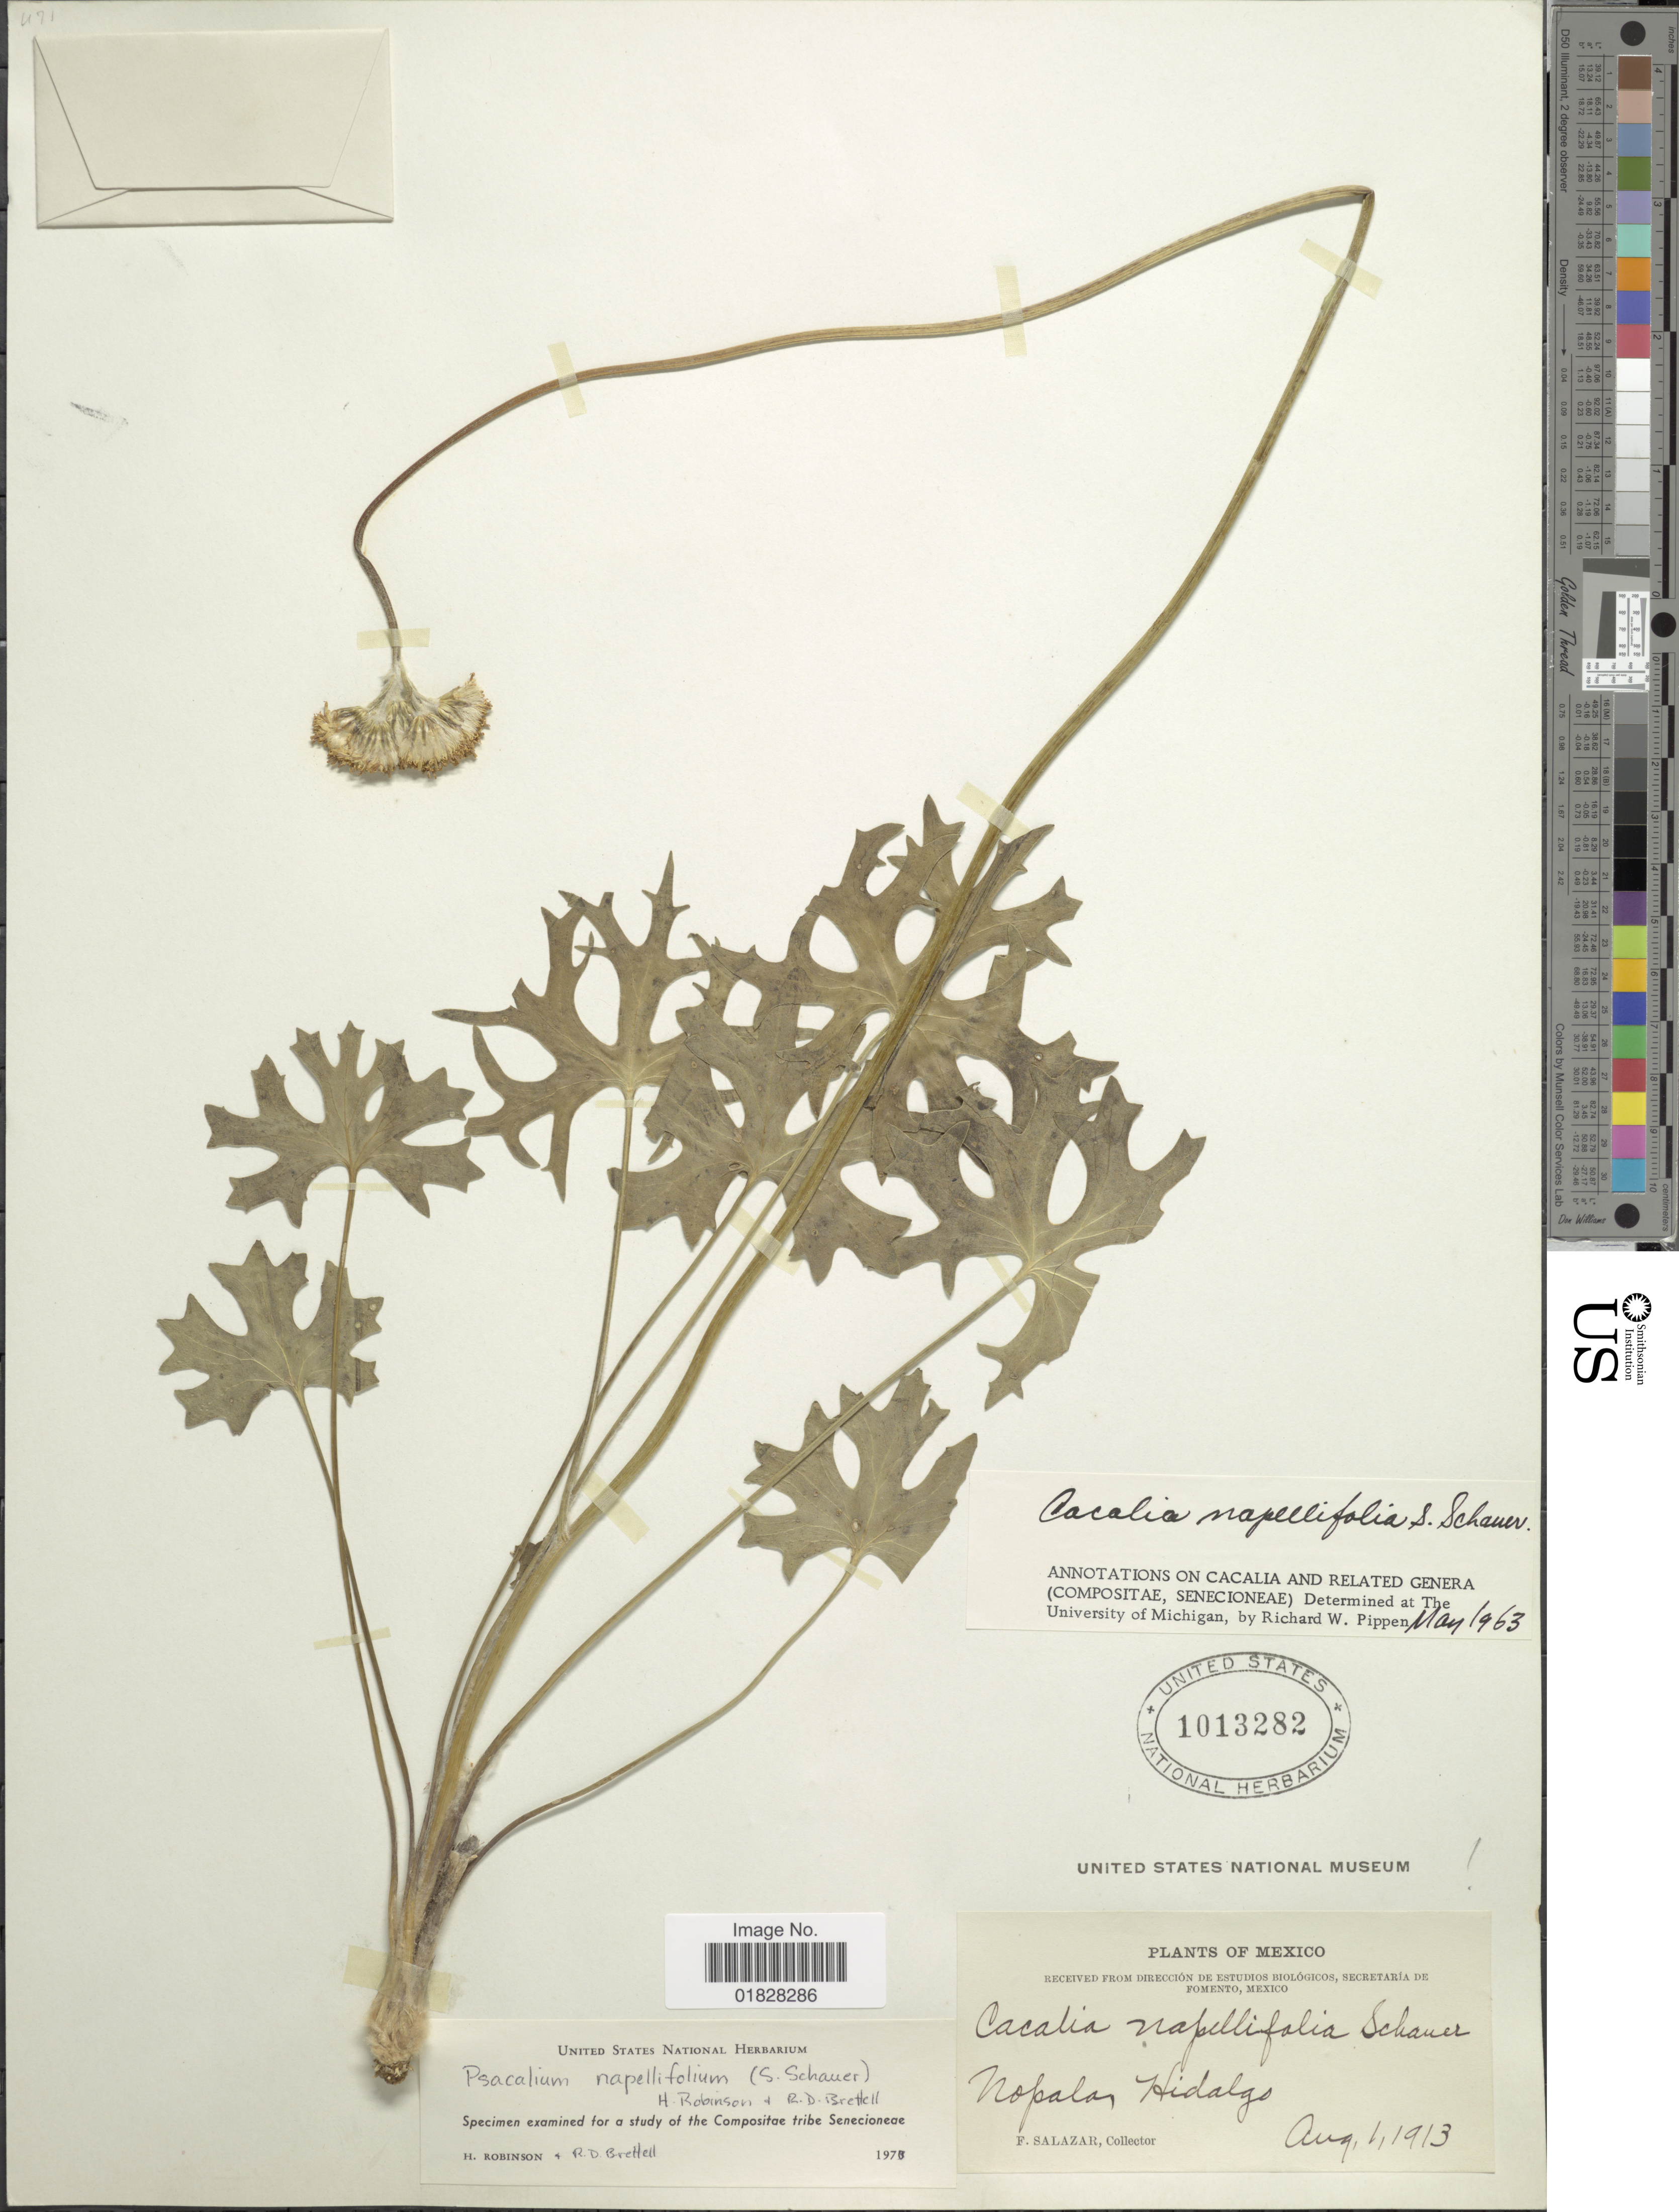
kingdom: Plantae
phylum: Tracheophyta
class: Magnoliopsida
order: Asterales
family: Asteraceae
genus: Psacalium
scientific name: Psacalium napellifolium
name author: (S. Schauer) H. Rob. & Brettell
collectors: F. Salazar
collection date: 1913-08-01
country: Mexico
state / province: Hidalgo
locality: Nopala, Hidalgo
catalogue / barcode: US 1013282